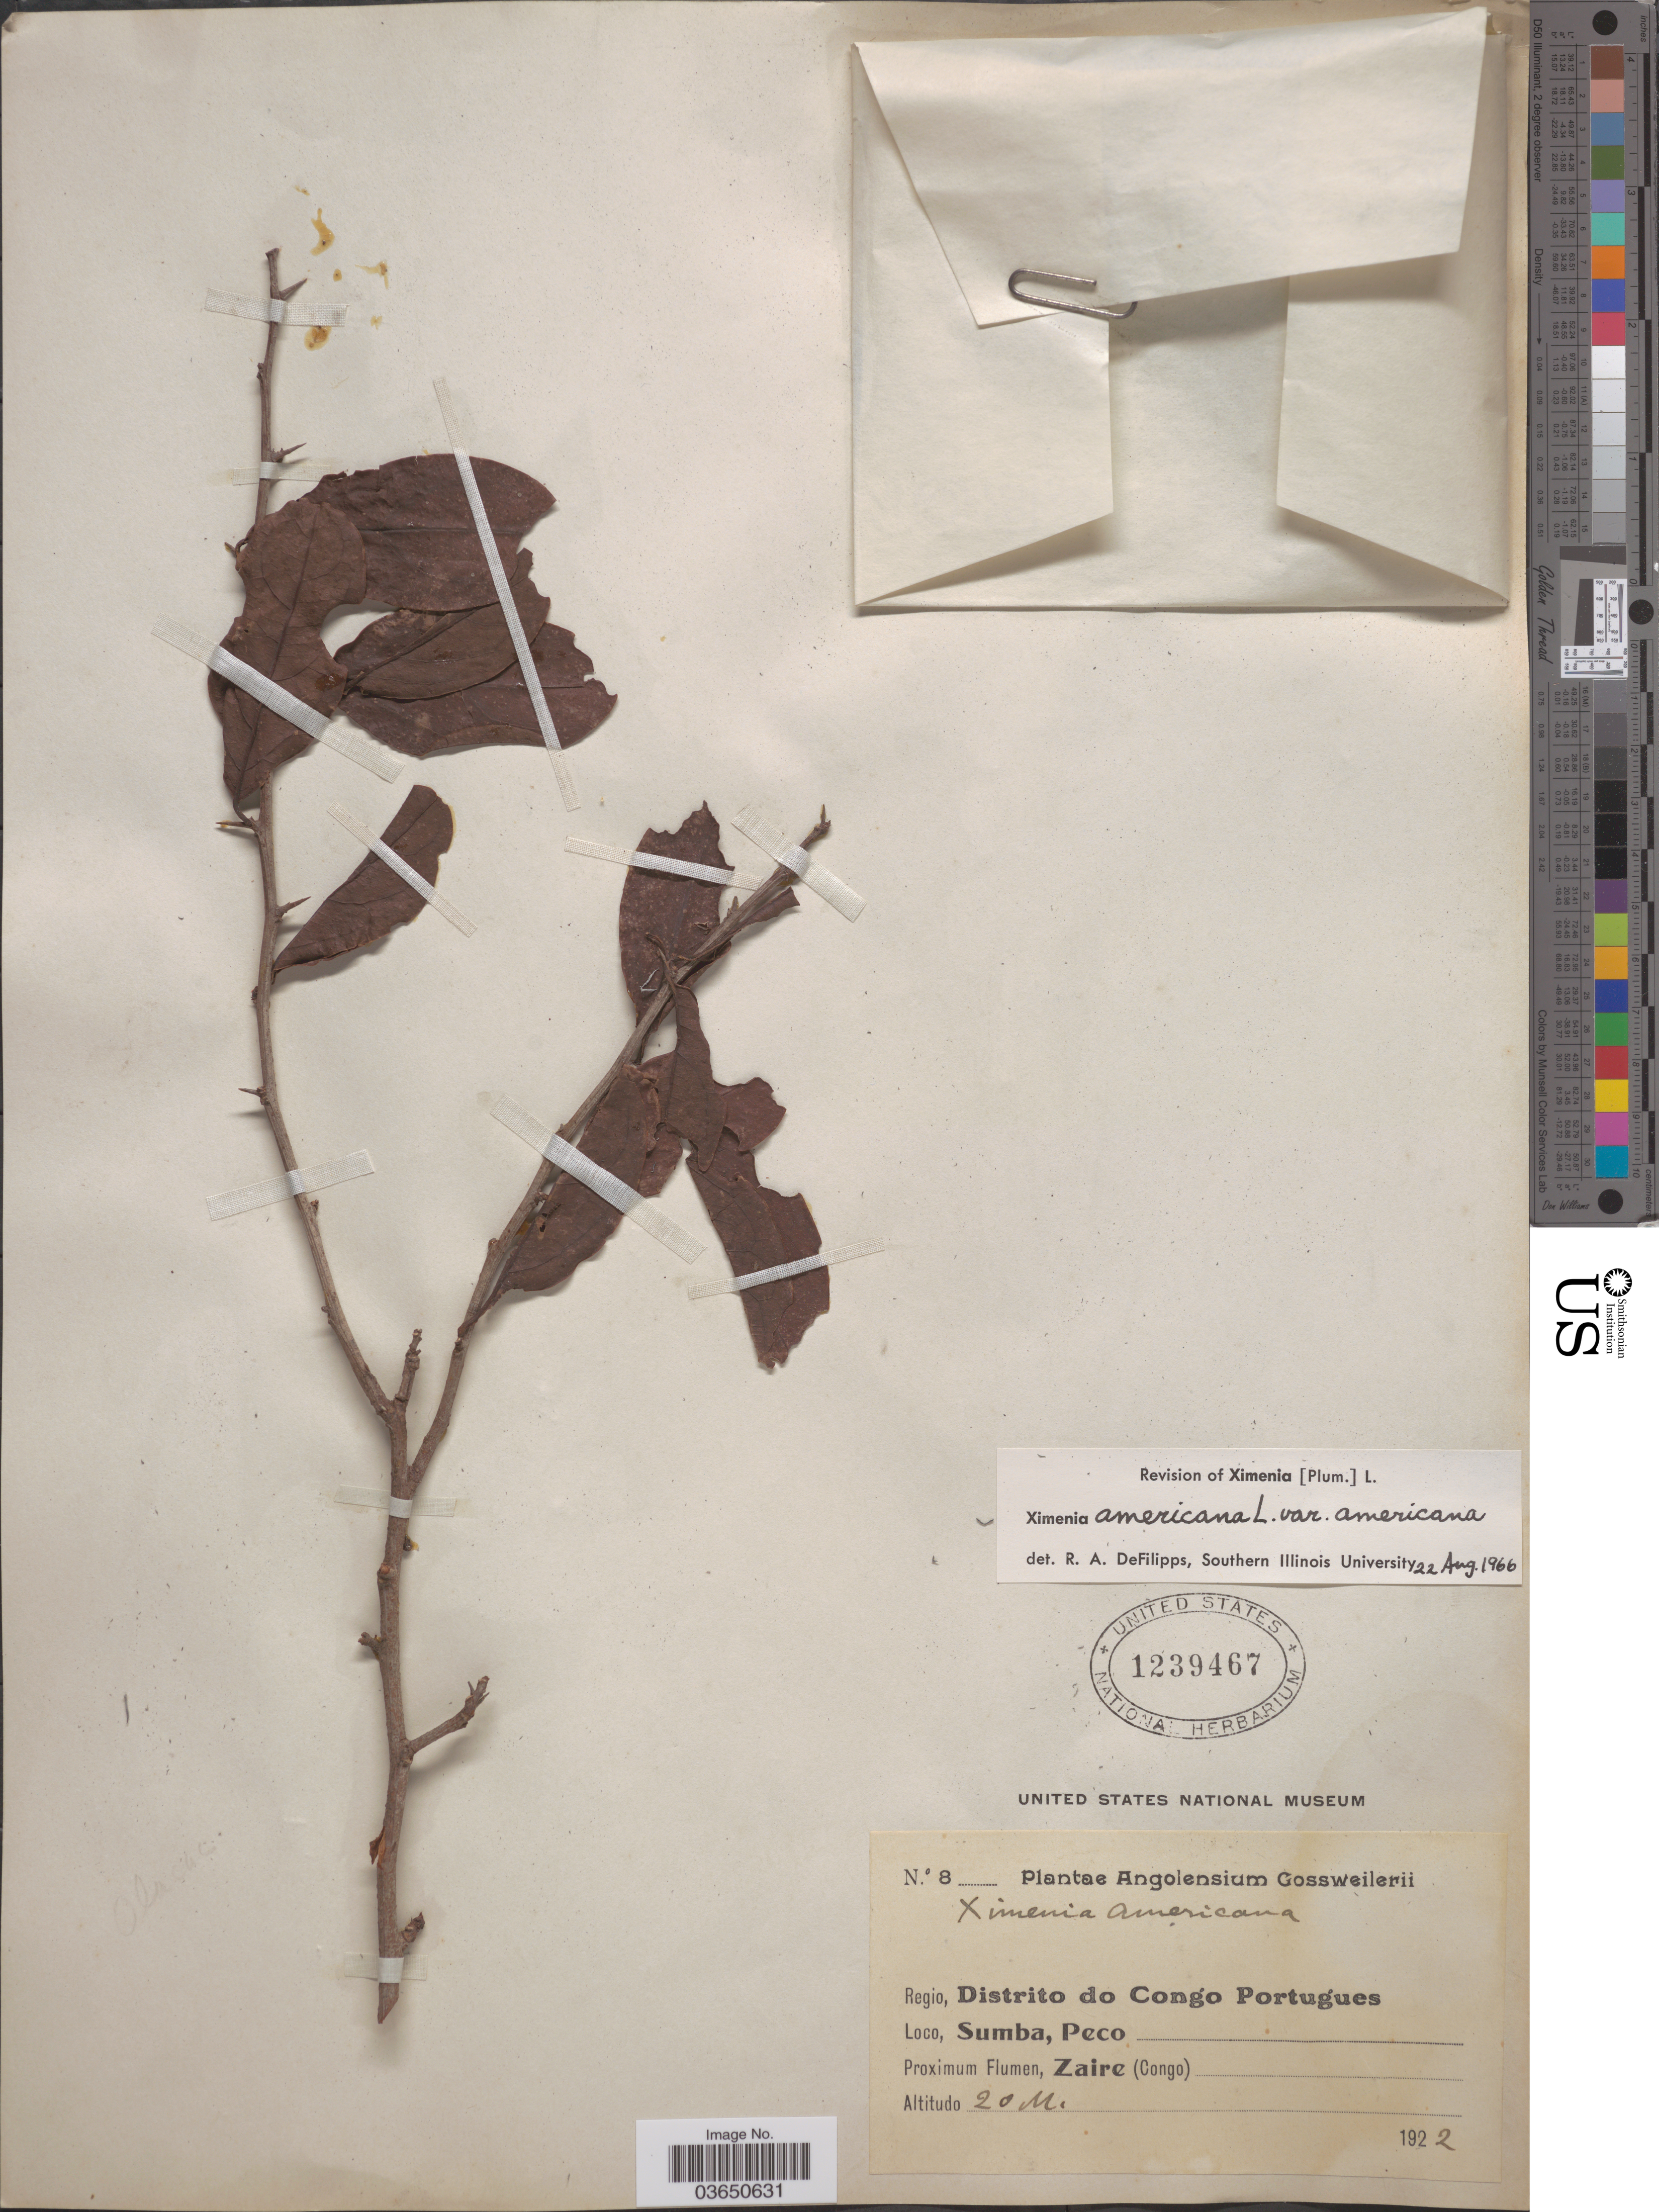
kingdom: Plantae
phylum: Tracheophyta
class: Magnoliopsida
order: Santalales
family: Ximeniaceae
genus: Ximenia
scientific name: Ximenia americana var. americana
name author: L.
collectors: -. Gossweiler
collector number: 8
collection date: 1922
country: Angola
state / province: Zaire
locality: Regio, Distrito do Congo Portugues. Sumba, Peco. Proximum Flumen, Zaire (Congo).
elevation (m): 20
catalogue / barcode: US 1239467